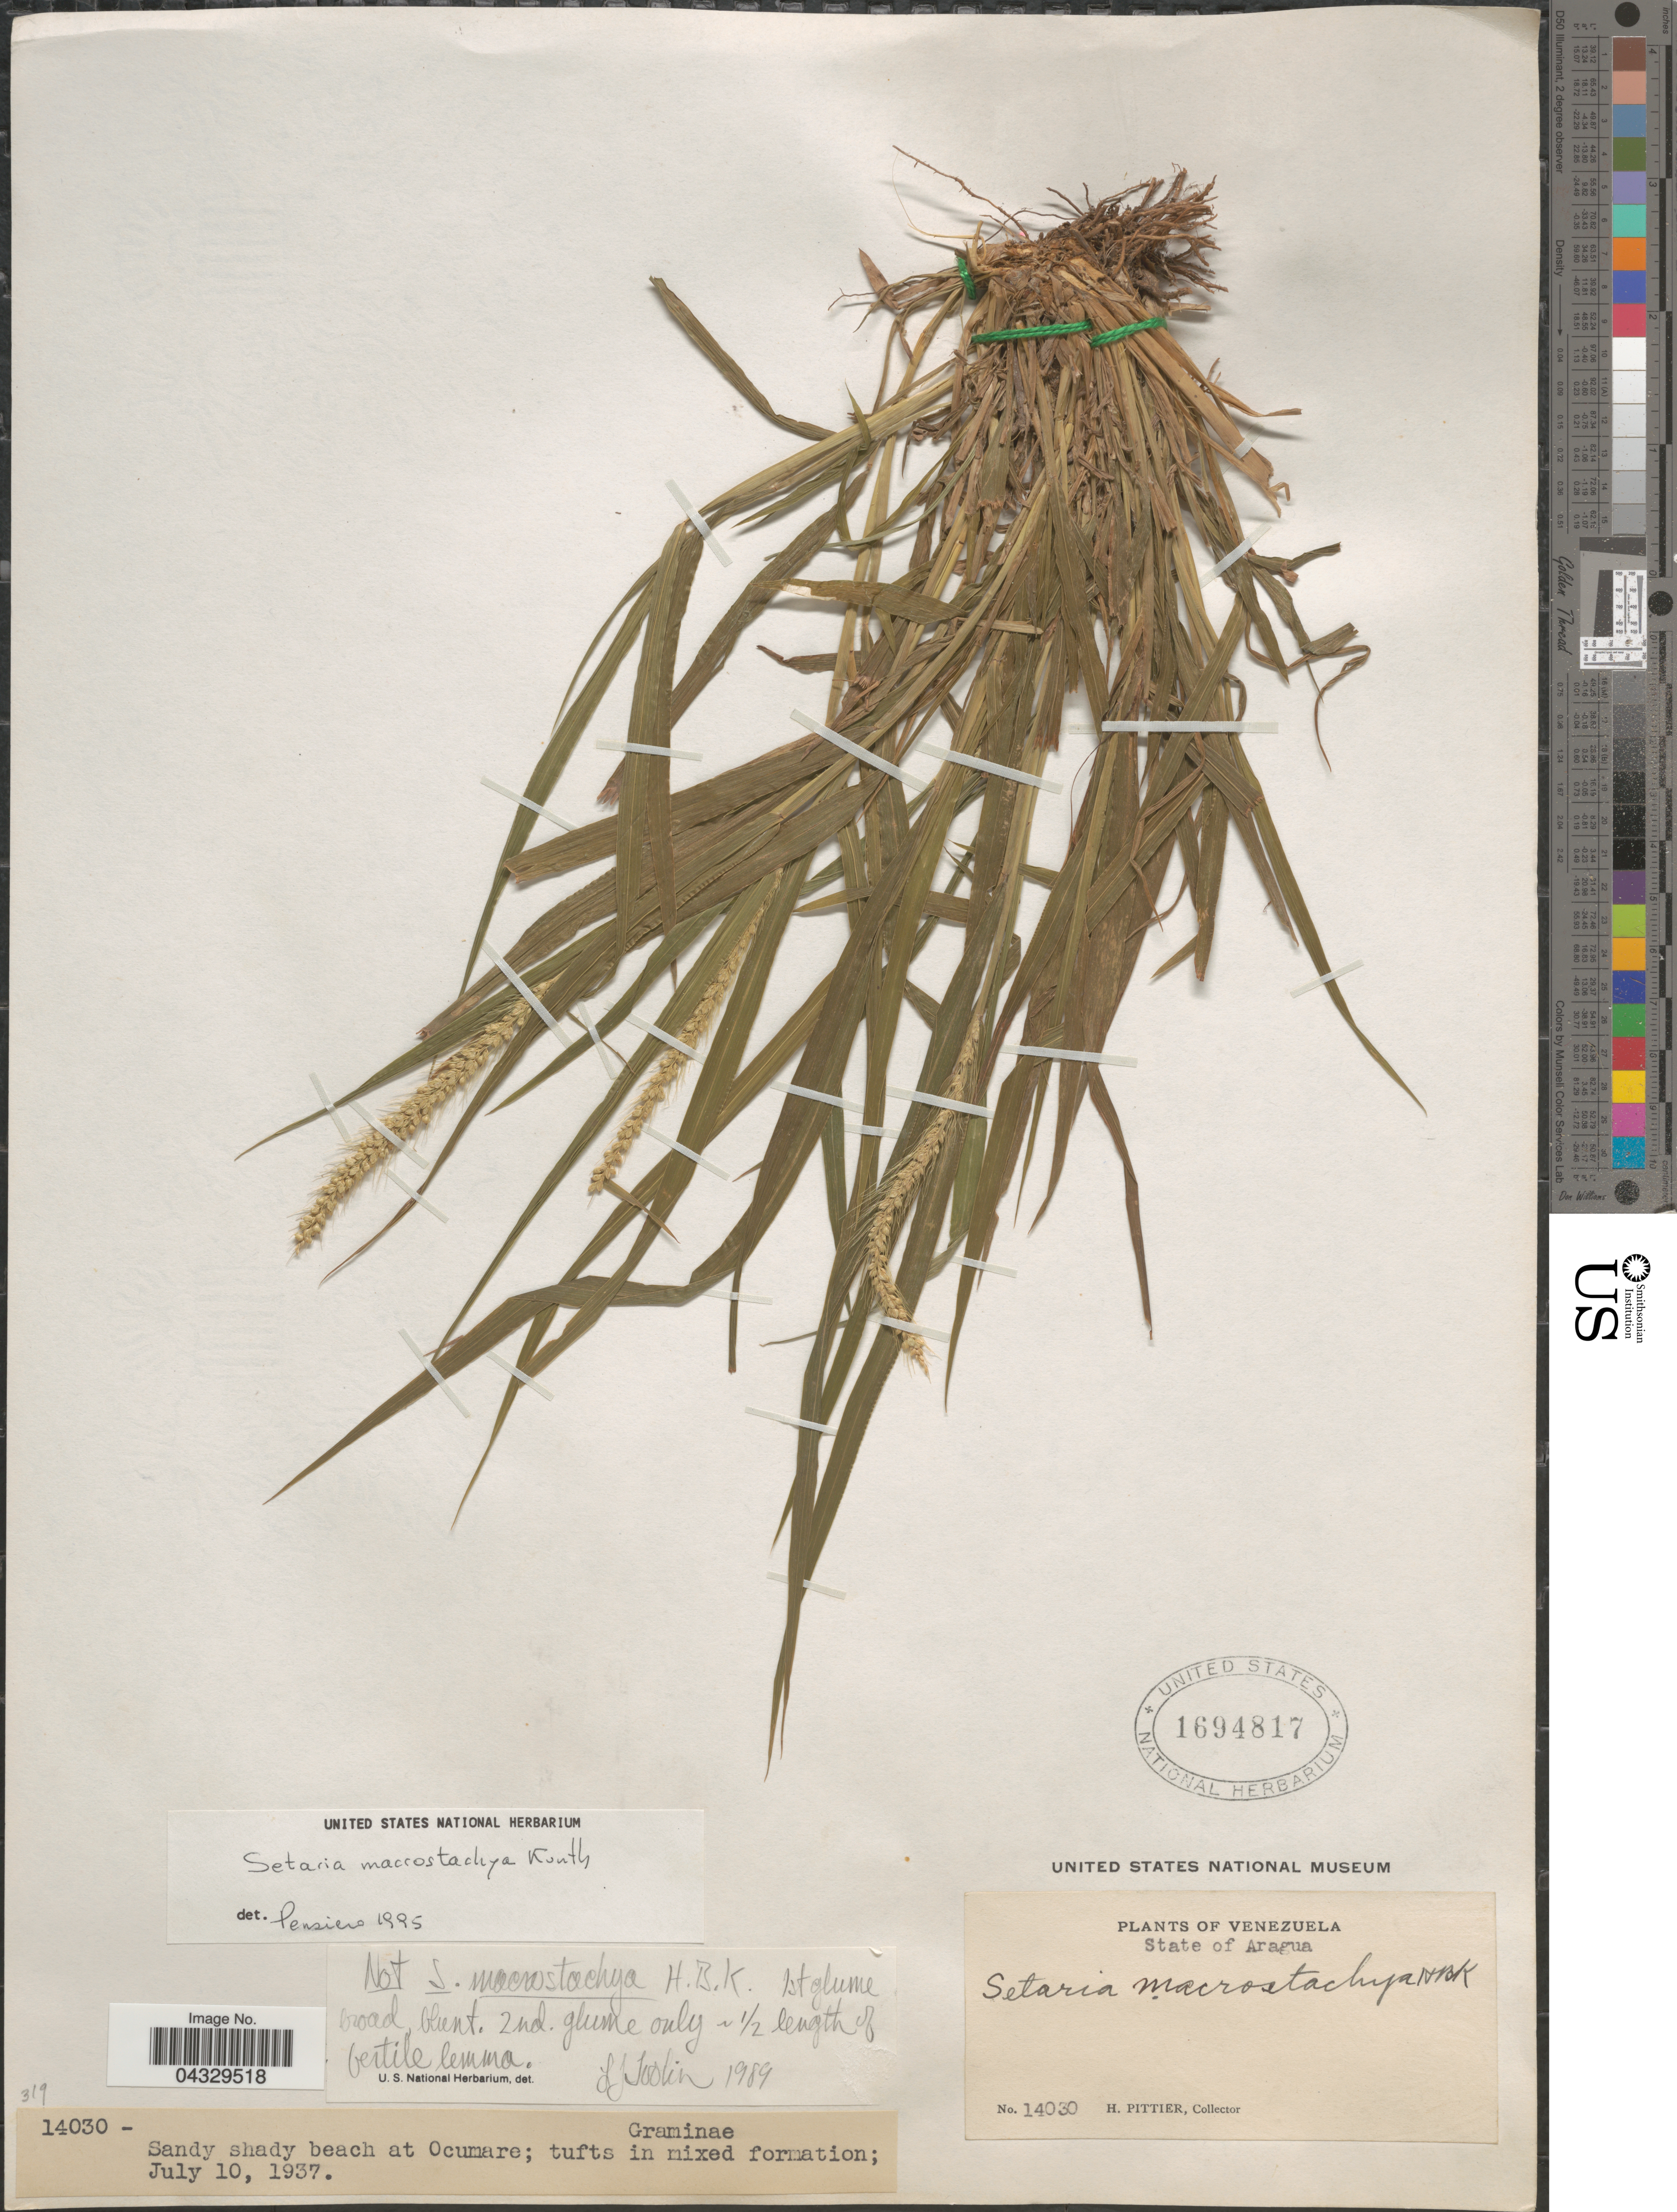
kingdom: Plantae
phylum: Tracheophyta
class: Liliopsida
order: Poales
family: Poaceae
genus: Setaria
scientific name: Setaria sp.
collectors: H. F. Pittier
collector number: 14030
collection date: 1937-07-10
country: Venezuela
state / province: Aragua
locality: Sandy shady beach at Ocumare.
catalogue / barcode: US 1694817